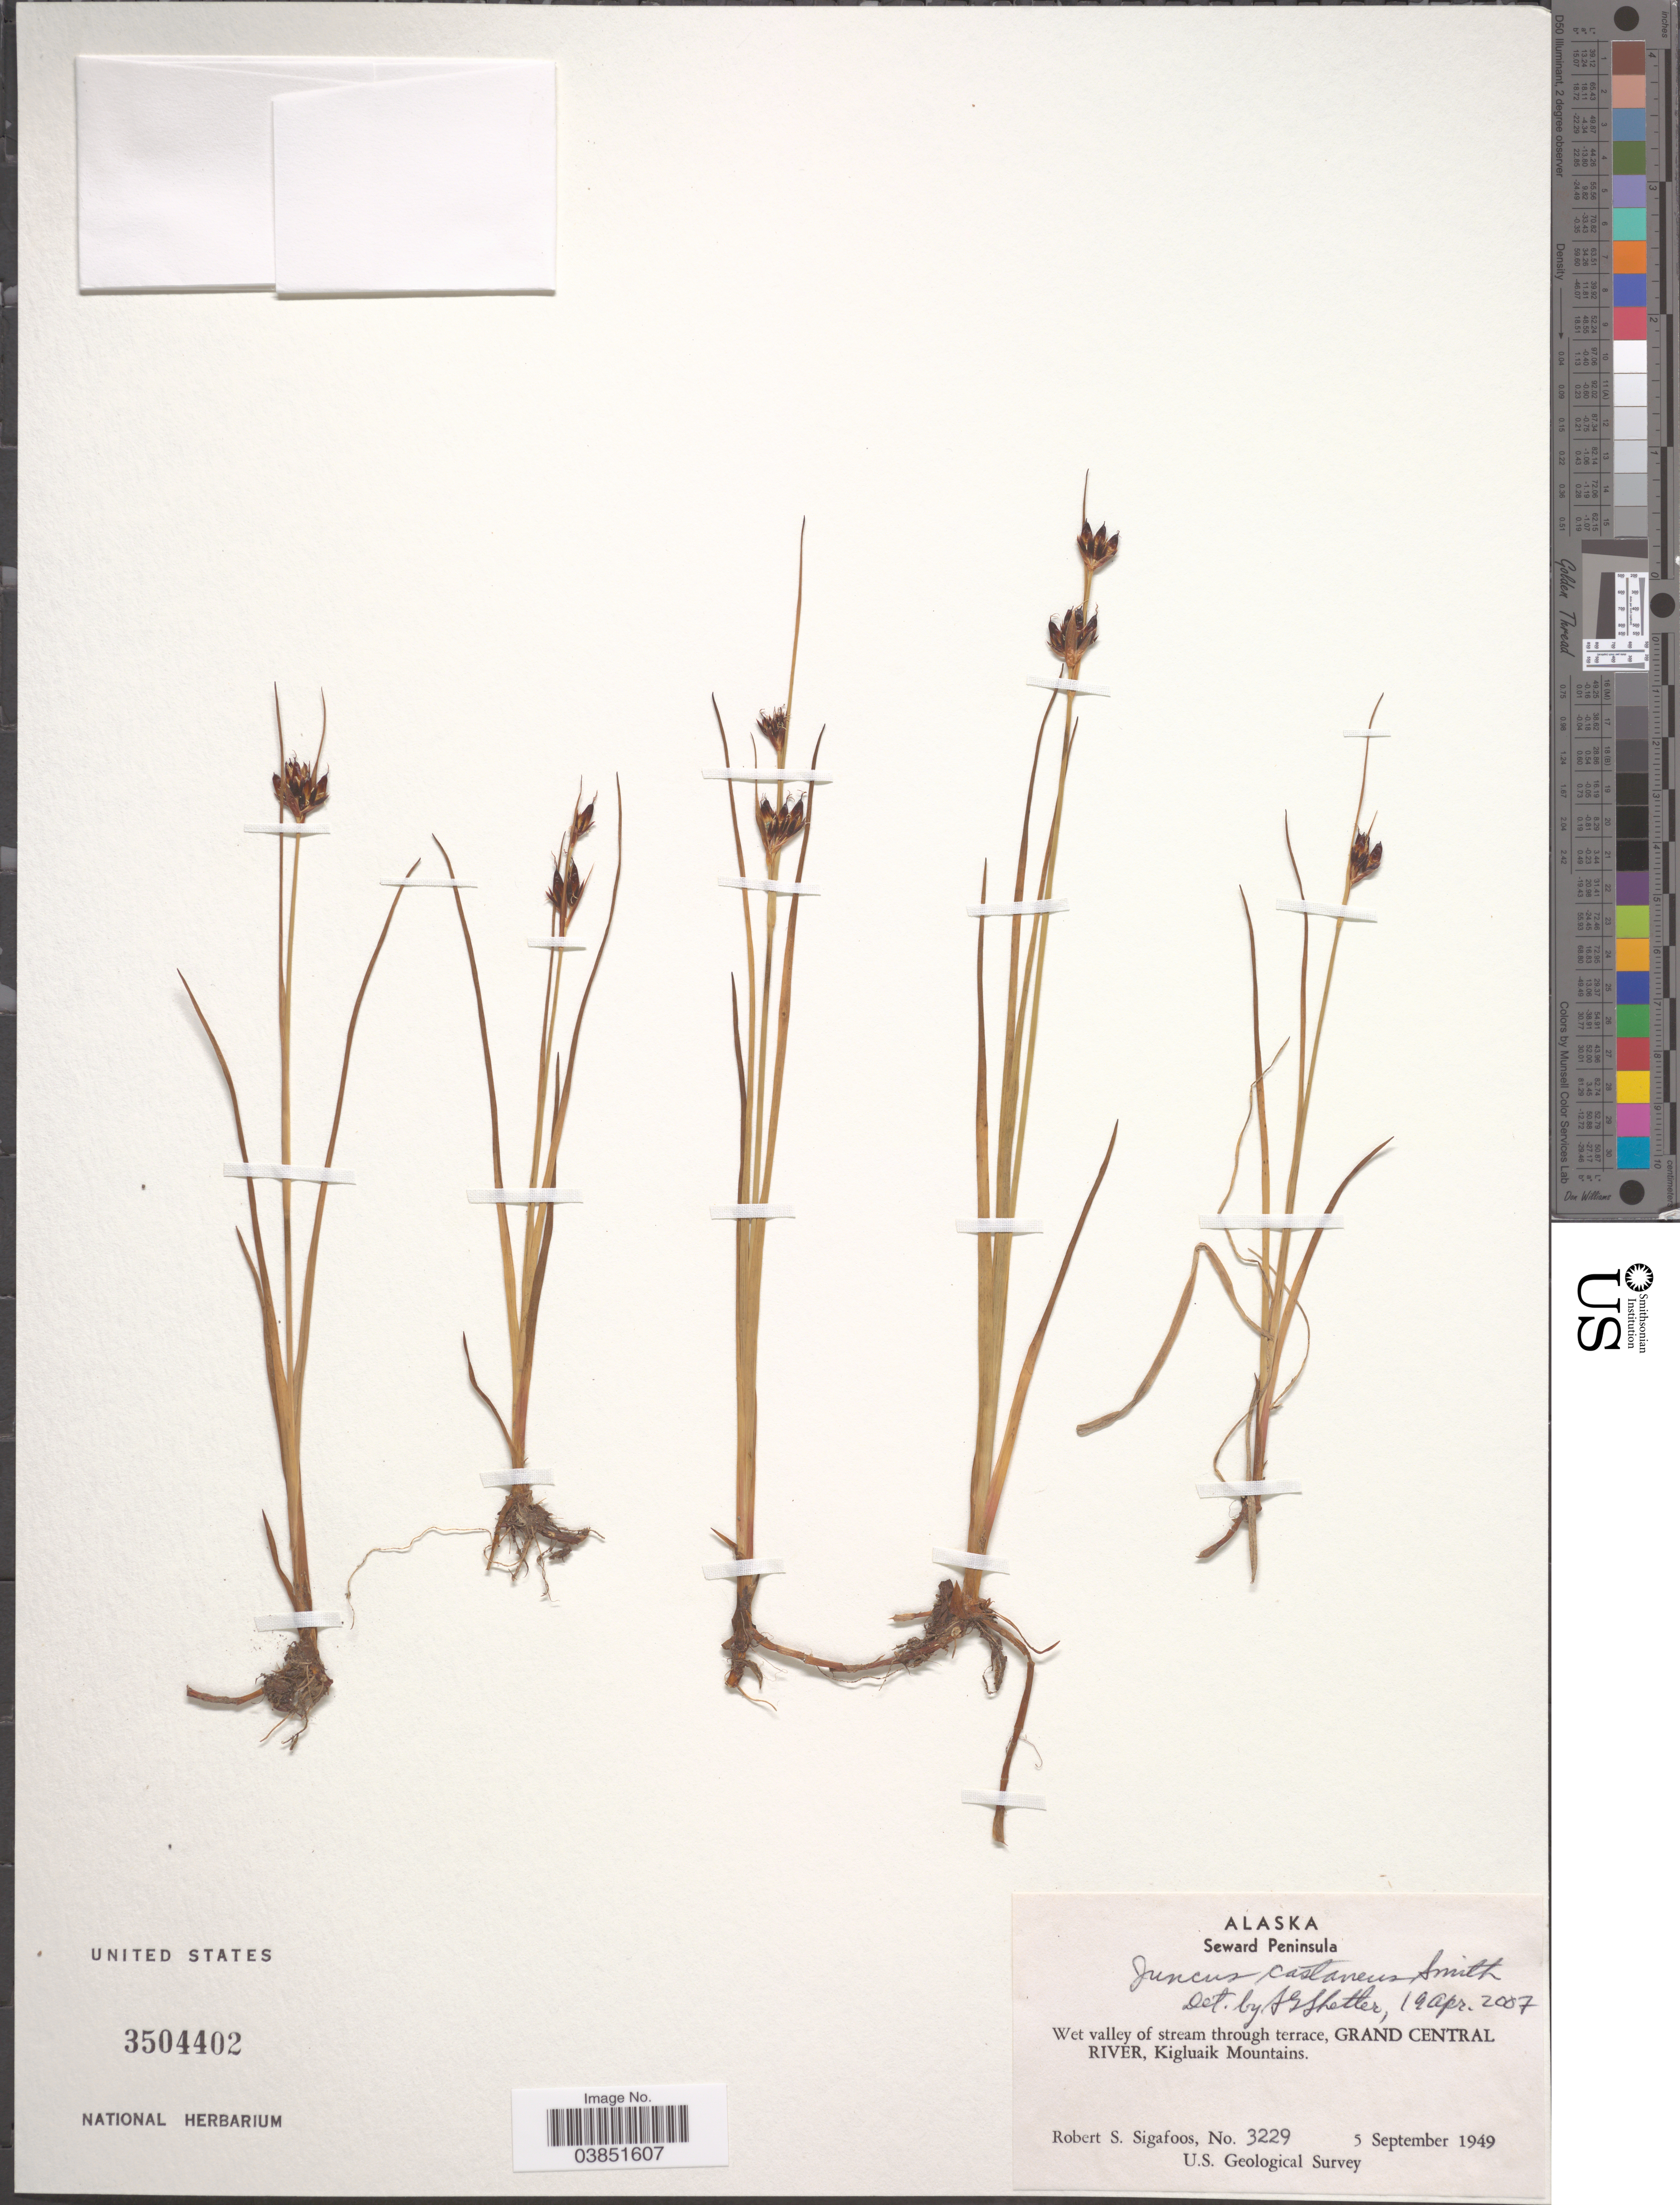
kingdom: Plantae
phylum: Tracheophyta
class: Liliopsida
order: Poales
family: Juncaceae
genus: Juncus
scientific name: Juncus castaneus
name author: Sm.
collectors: R. Sigafoos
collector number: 3229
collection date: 1949-09-05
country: United States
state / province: Alaska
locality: Seward Peninsula. Grand Central River, Kigluaik Mountains.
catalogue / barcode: US 3504402